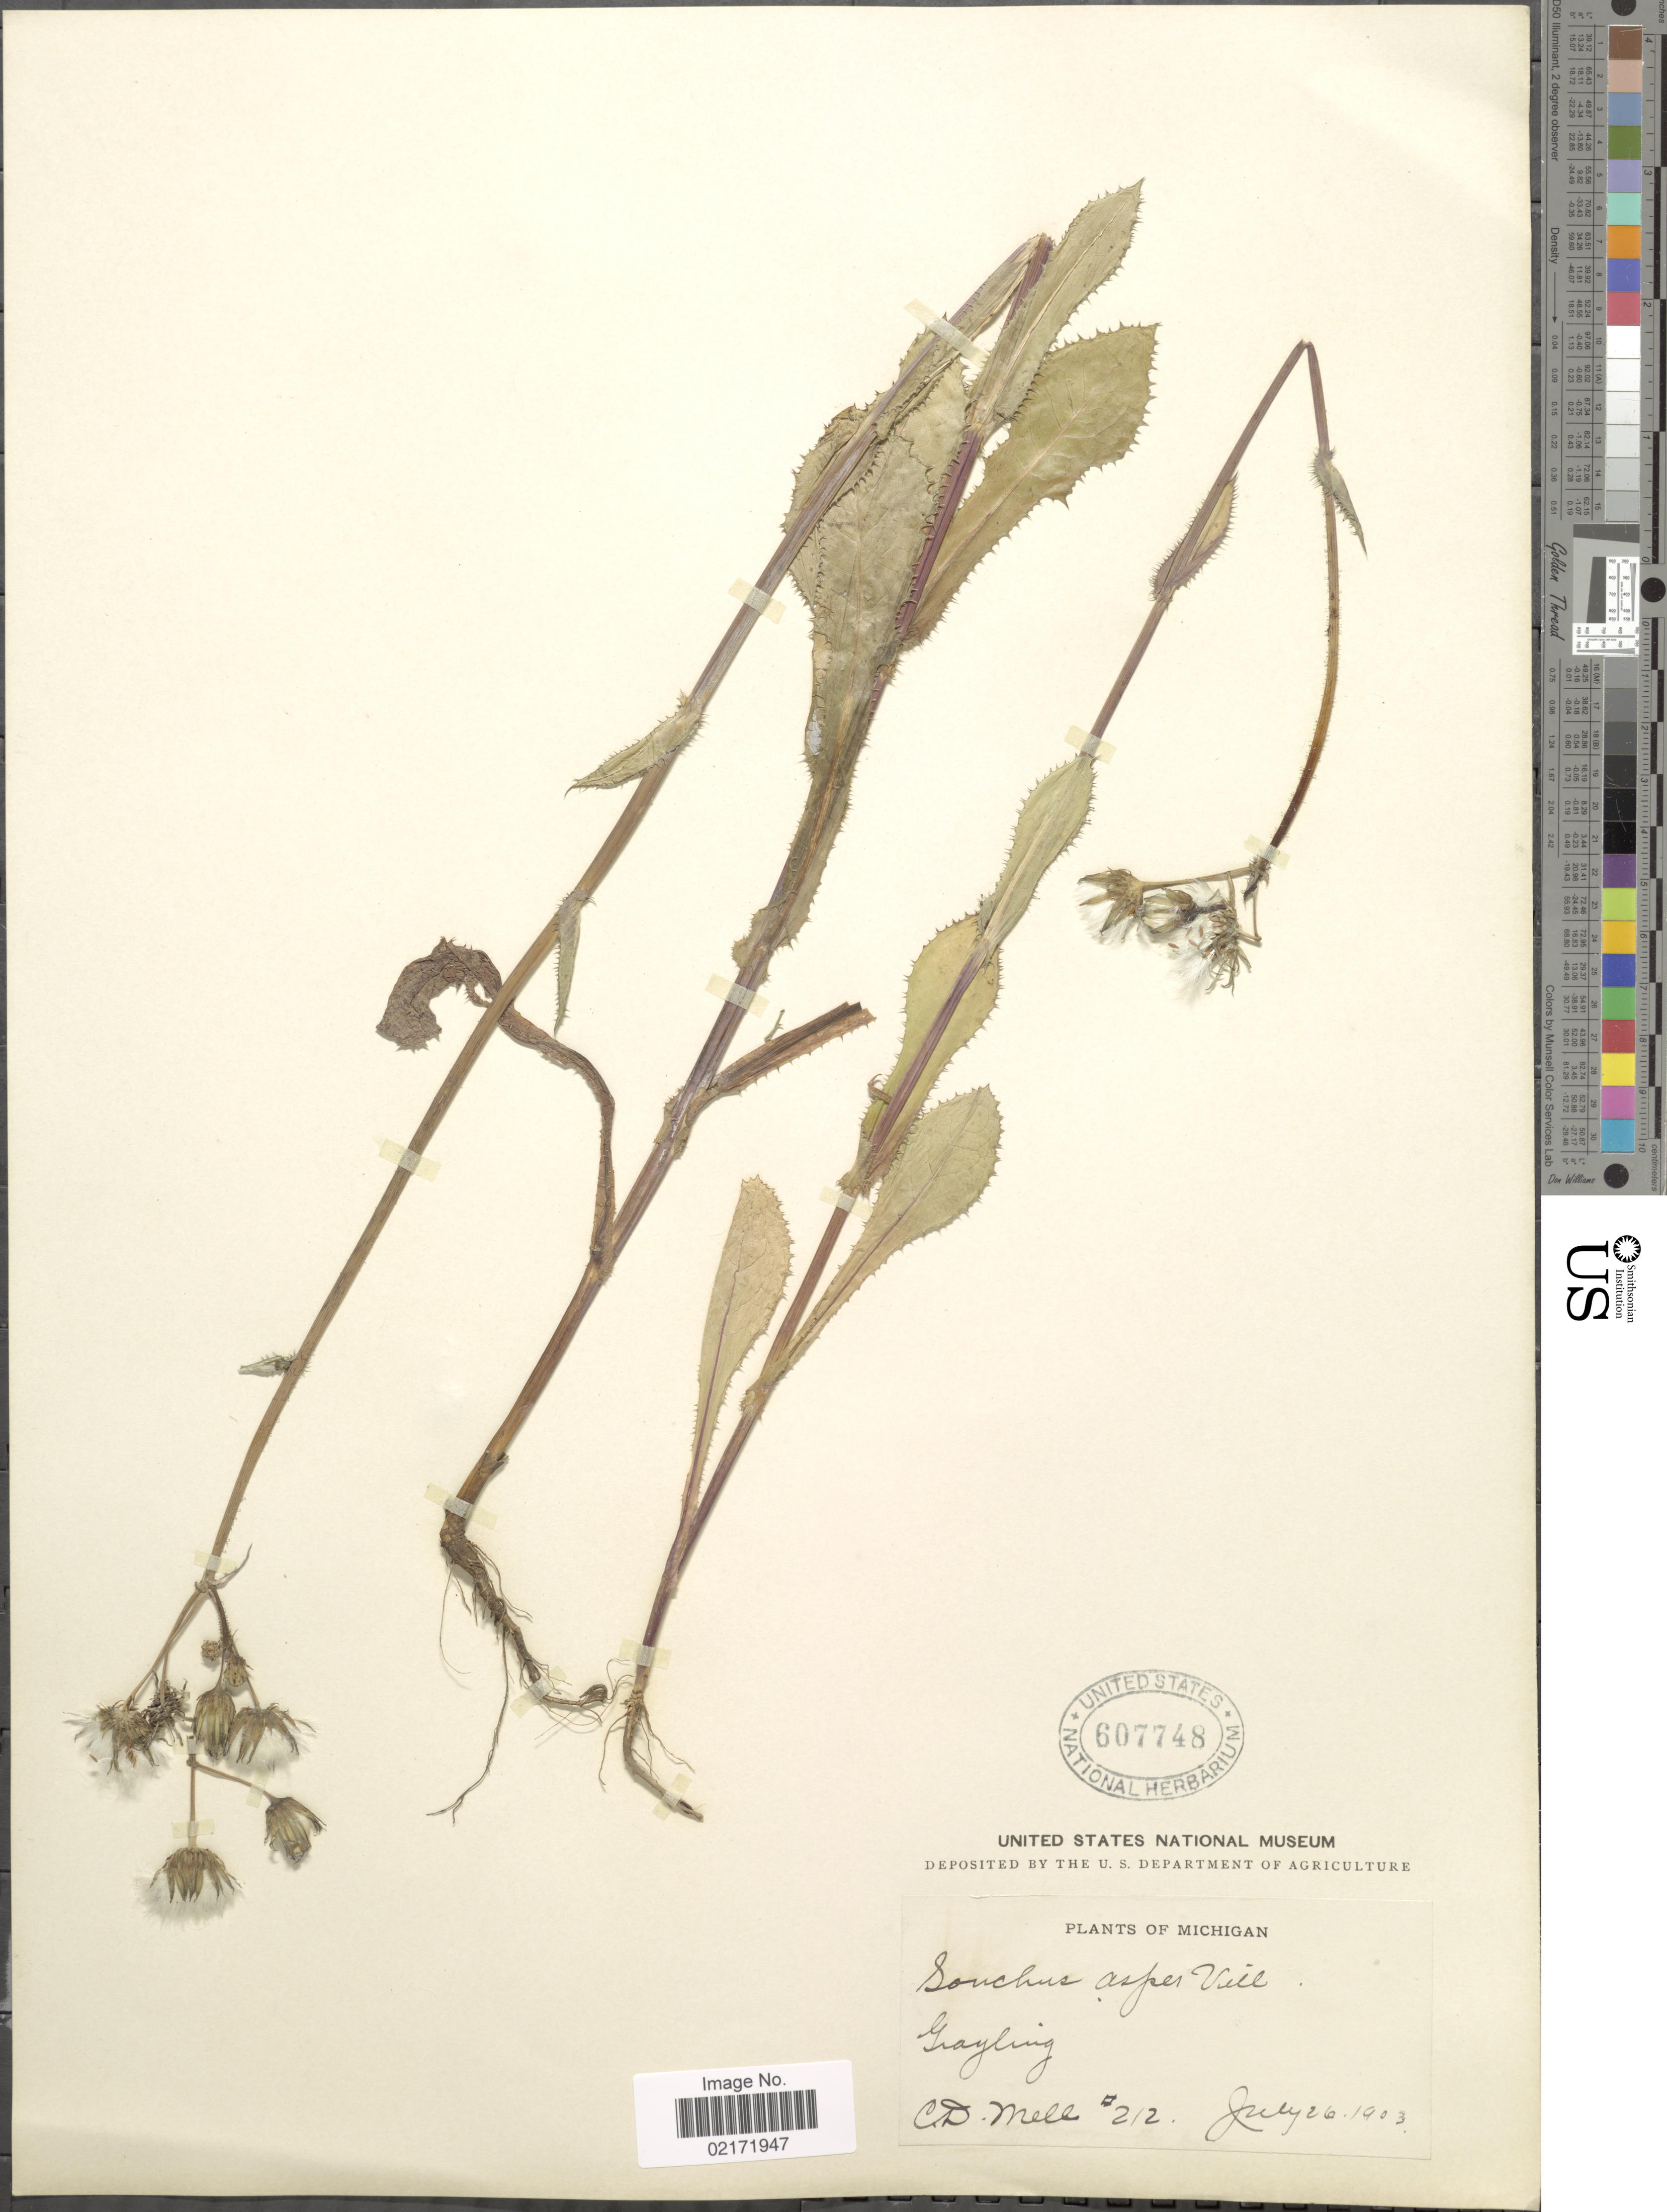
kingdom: Plantae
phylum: Tracheophyta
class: Magnoliopsida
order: Asterales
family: Asteraceae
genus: Sonchus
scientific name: Sonchus asper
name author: (L.) Hill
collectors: C. D. Mell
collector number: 212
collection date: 1903-07-26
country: United States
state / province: Michigan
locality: Grayling.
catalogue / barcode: US 607748